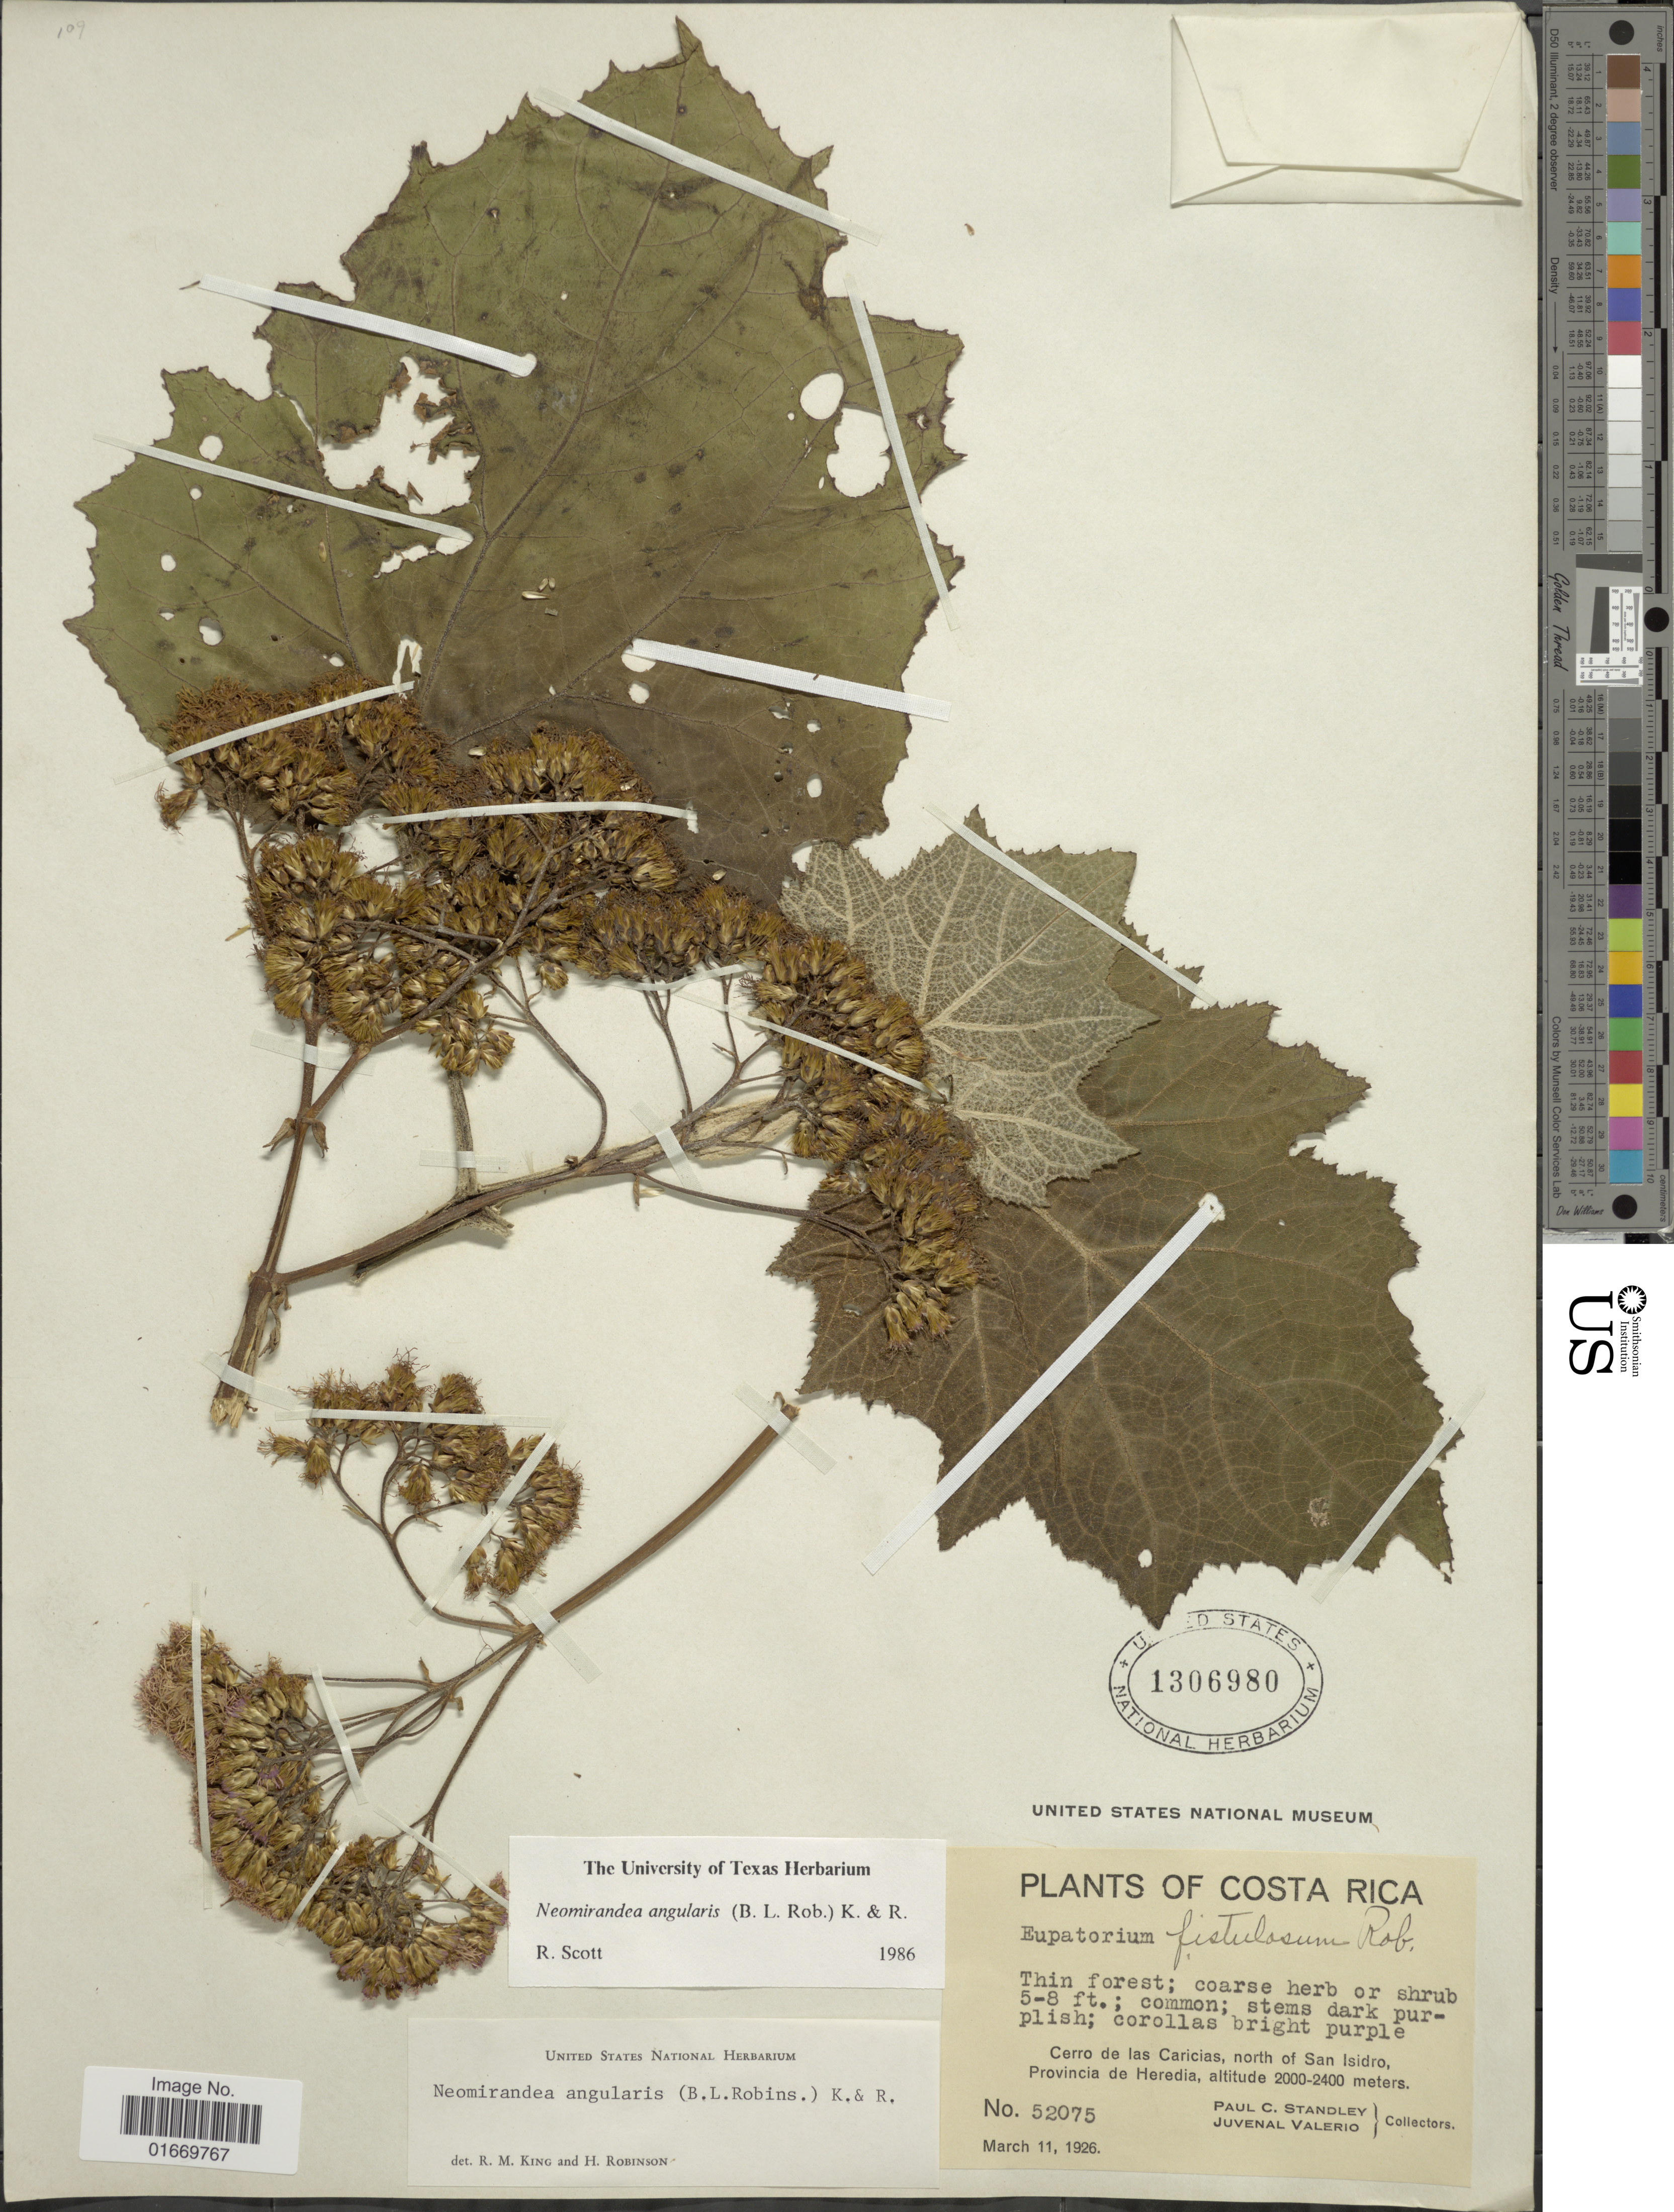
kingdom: Plantae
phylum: Tracheophyta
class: Magnoliopsida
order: Asterales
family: Asteraceae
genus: Neomirandea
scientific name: Neomirandea angularis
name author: (B.L. Rob.) R.M. King & H. Rob.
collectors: P. C. Standley & J. Valerio R.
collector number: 52075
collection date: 1926-03-11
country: Costa Rica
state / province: Heredia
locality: Cerro de las Caricias, north of San Isidro., Provincia de Heredia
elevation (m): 2000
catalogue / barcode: US 1306980